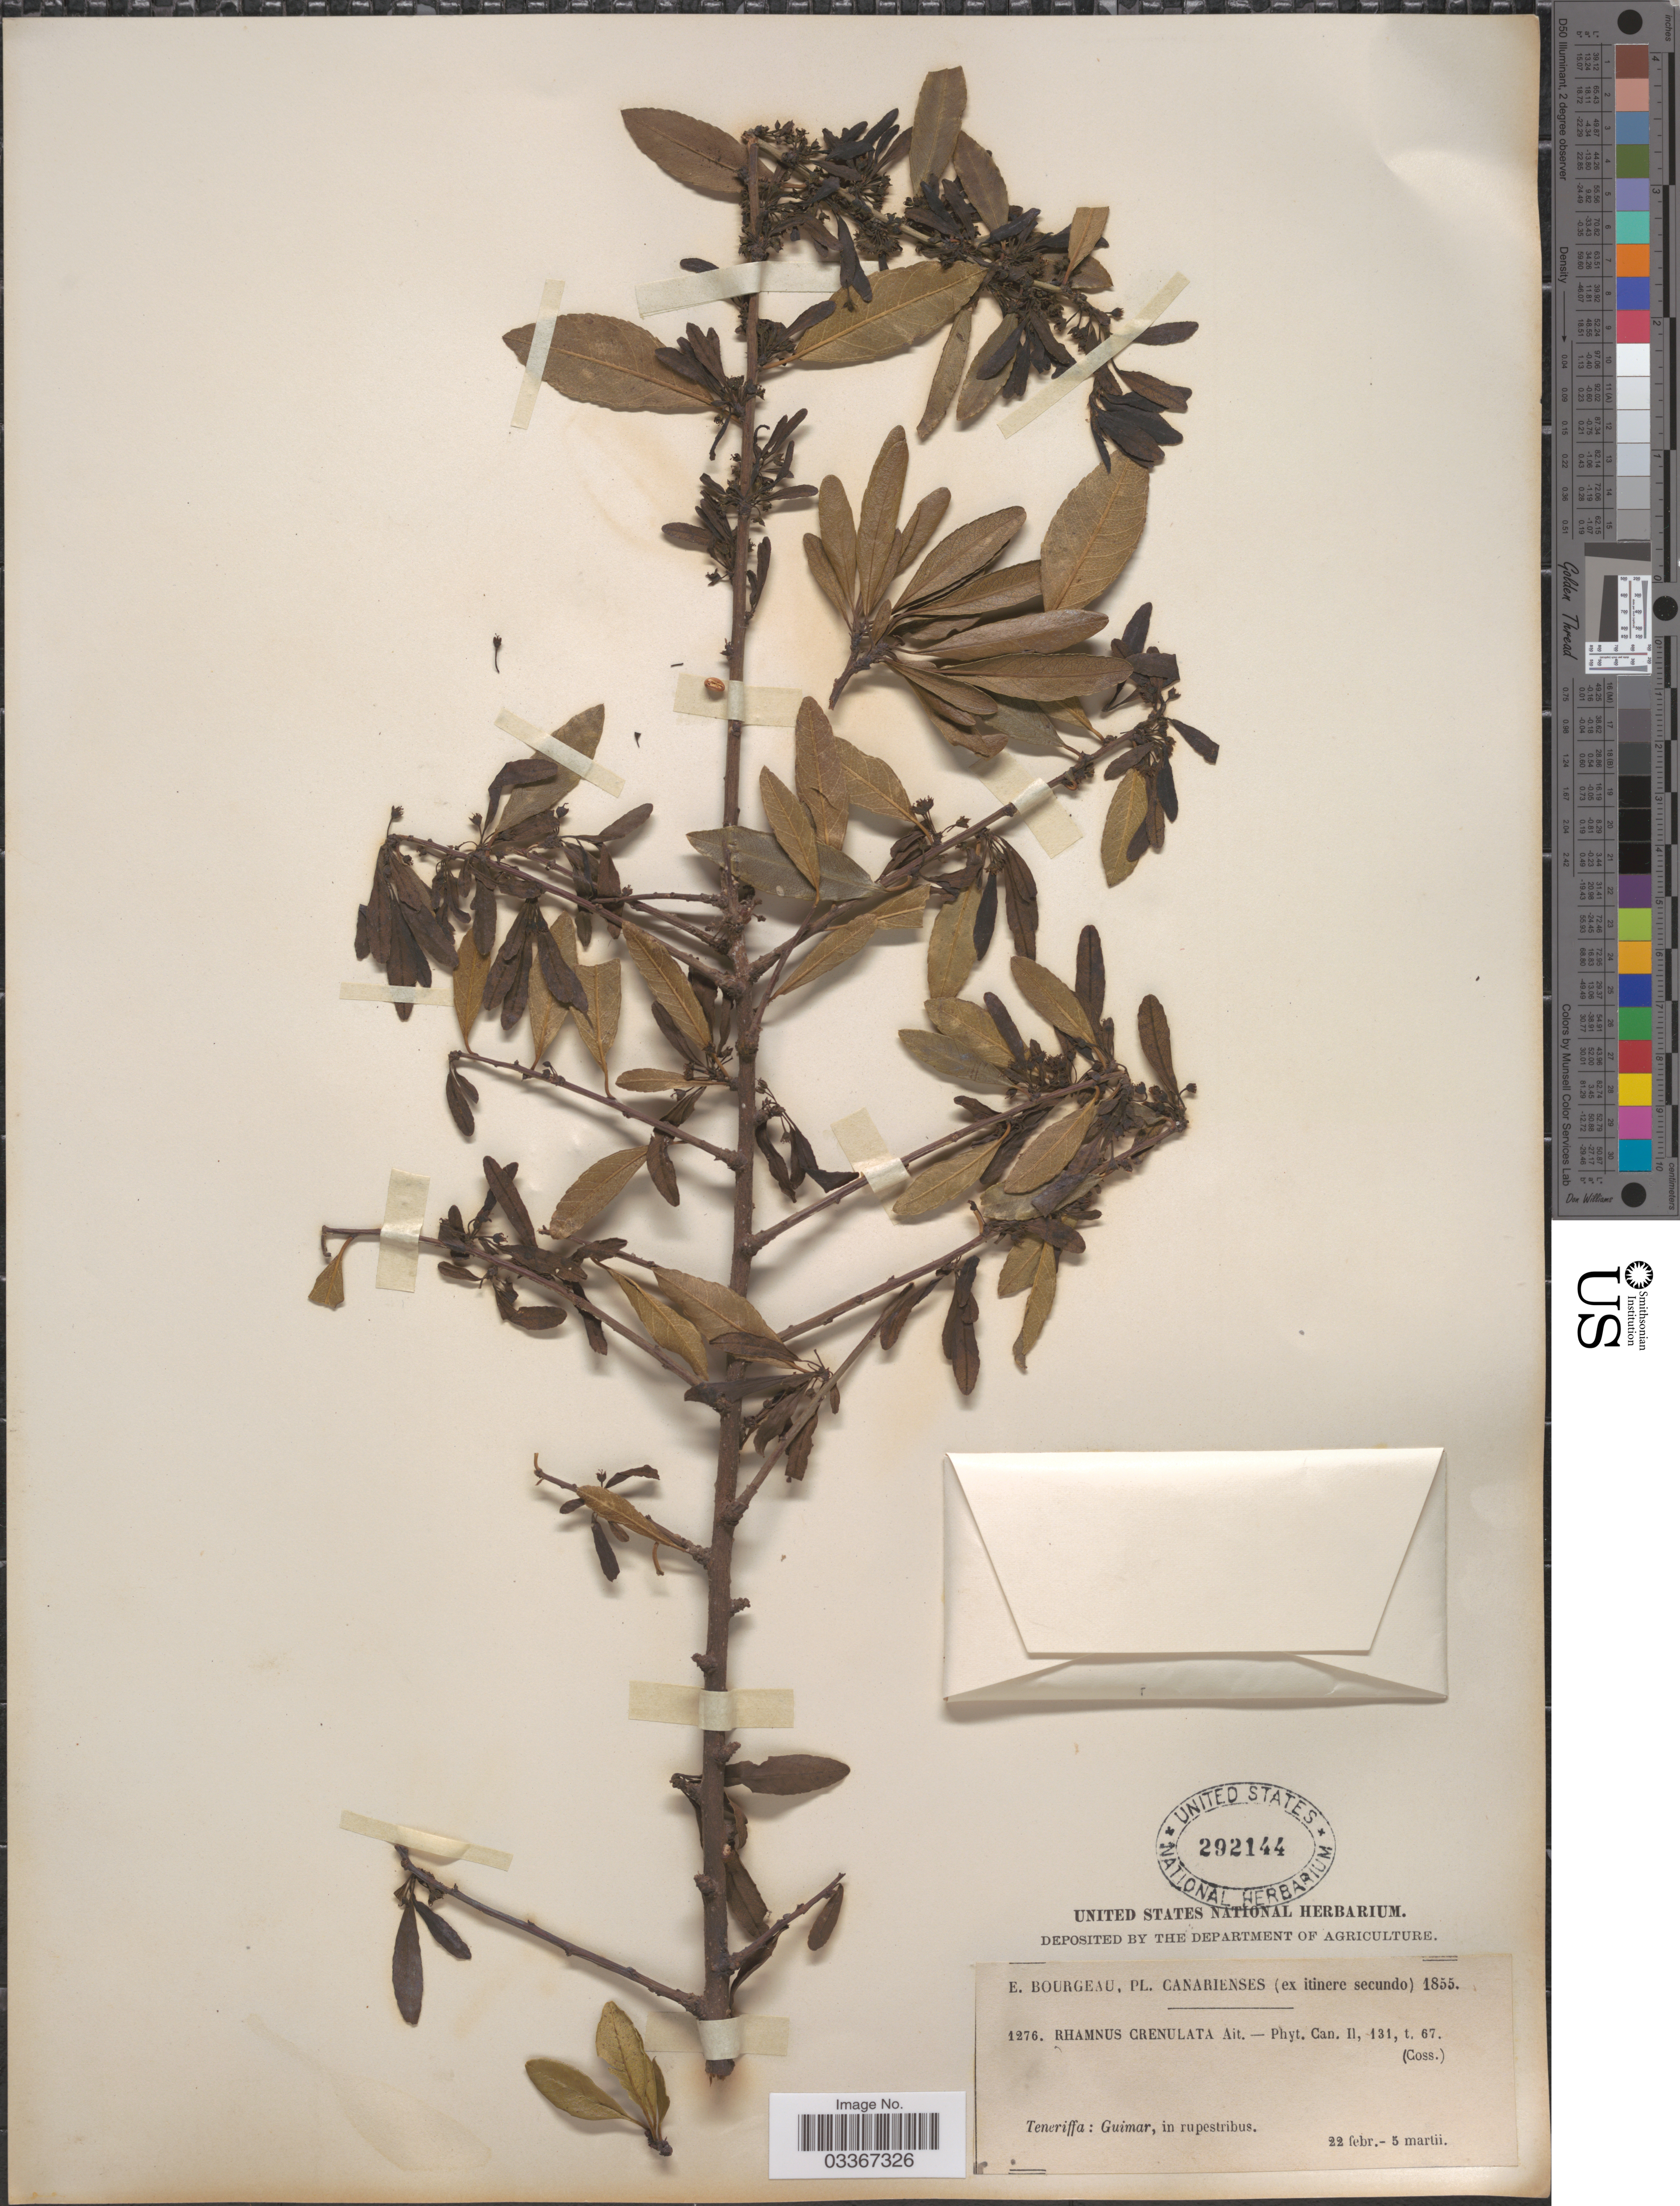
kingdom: Plantae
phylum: Tracheophyta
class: Magnoliopsida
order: Rosales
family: Rhamnaceae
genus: Rhamnus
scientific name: Rhamnus crenulata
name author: Aiton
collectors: E. Bourgeau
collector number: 1276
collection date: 1855-02-22/1855-03-05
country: Spain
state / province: Canarias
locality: Canarienses. Teneriffa: Guimar, in rupestribus.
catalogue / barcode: US 292144